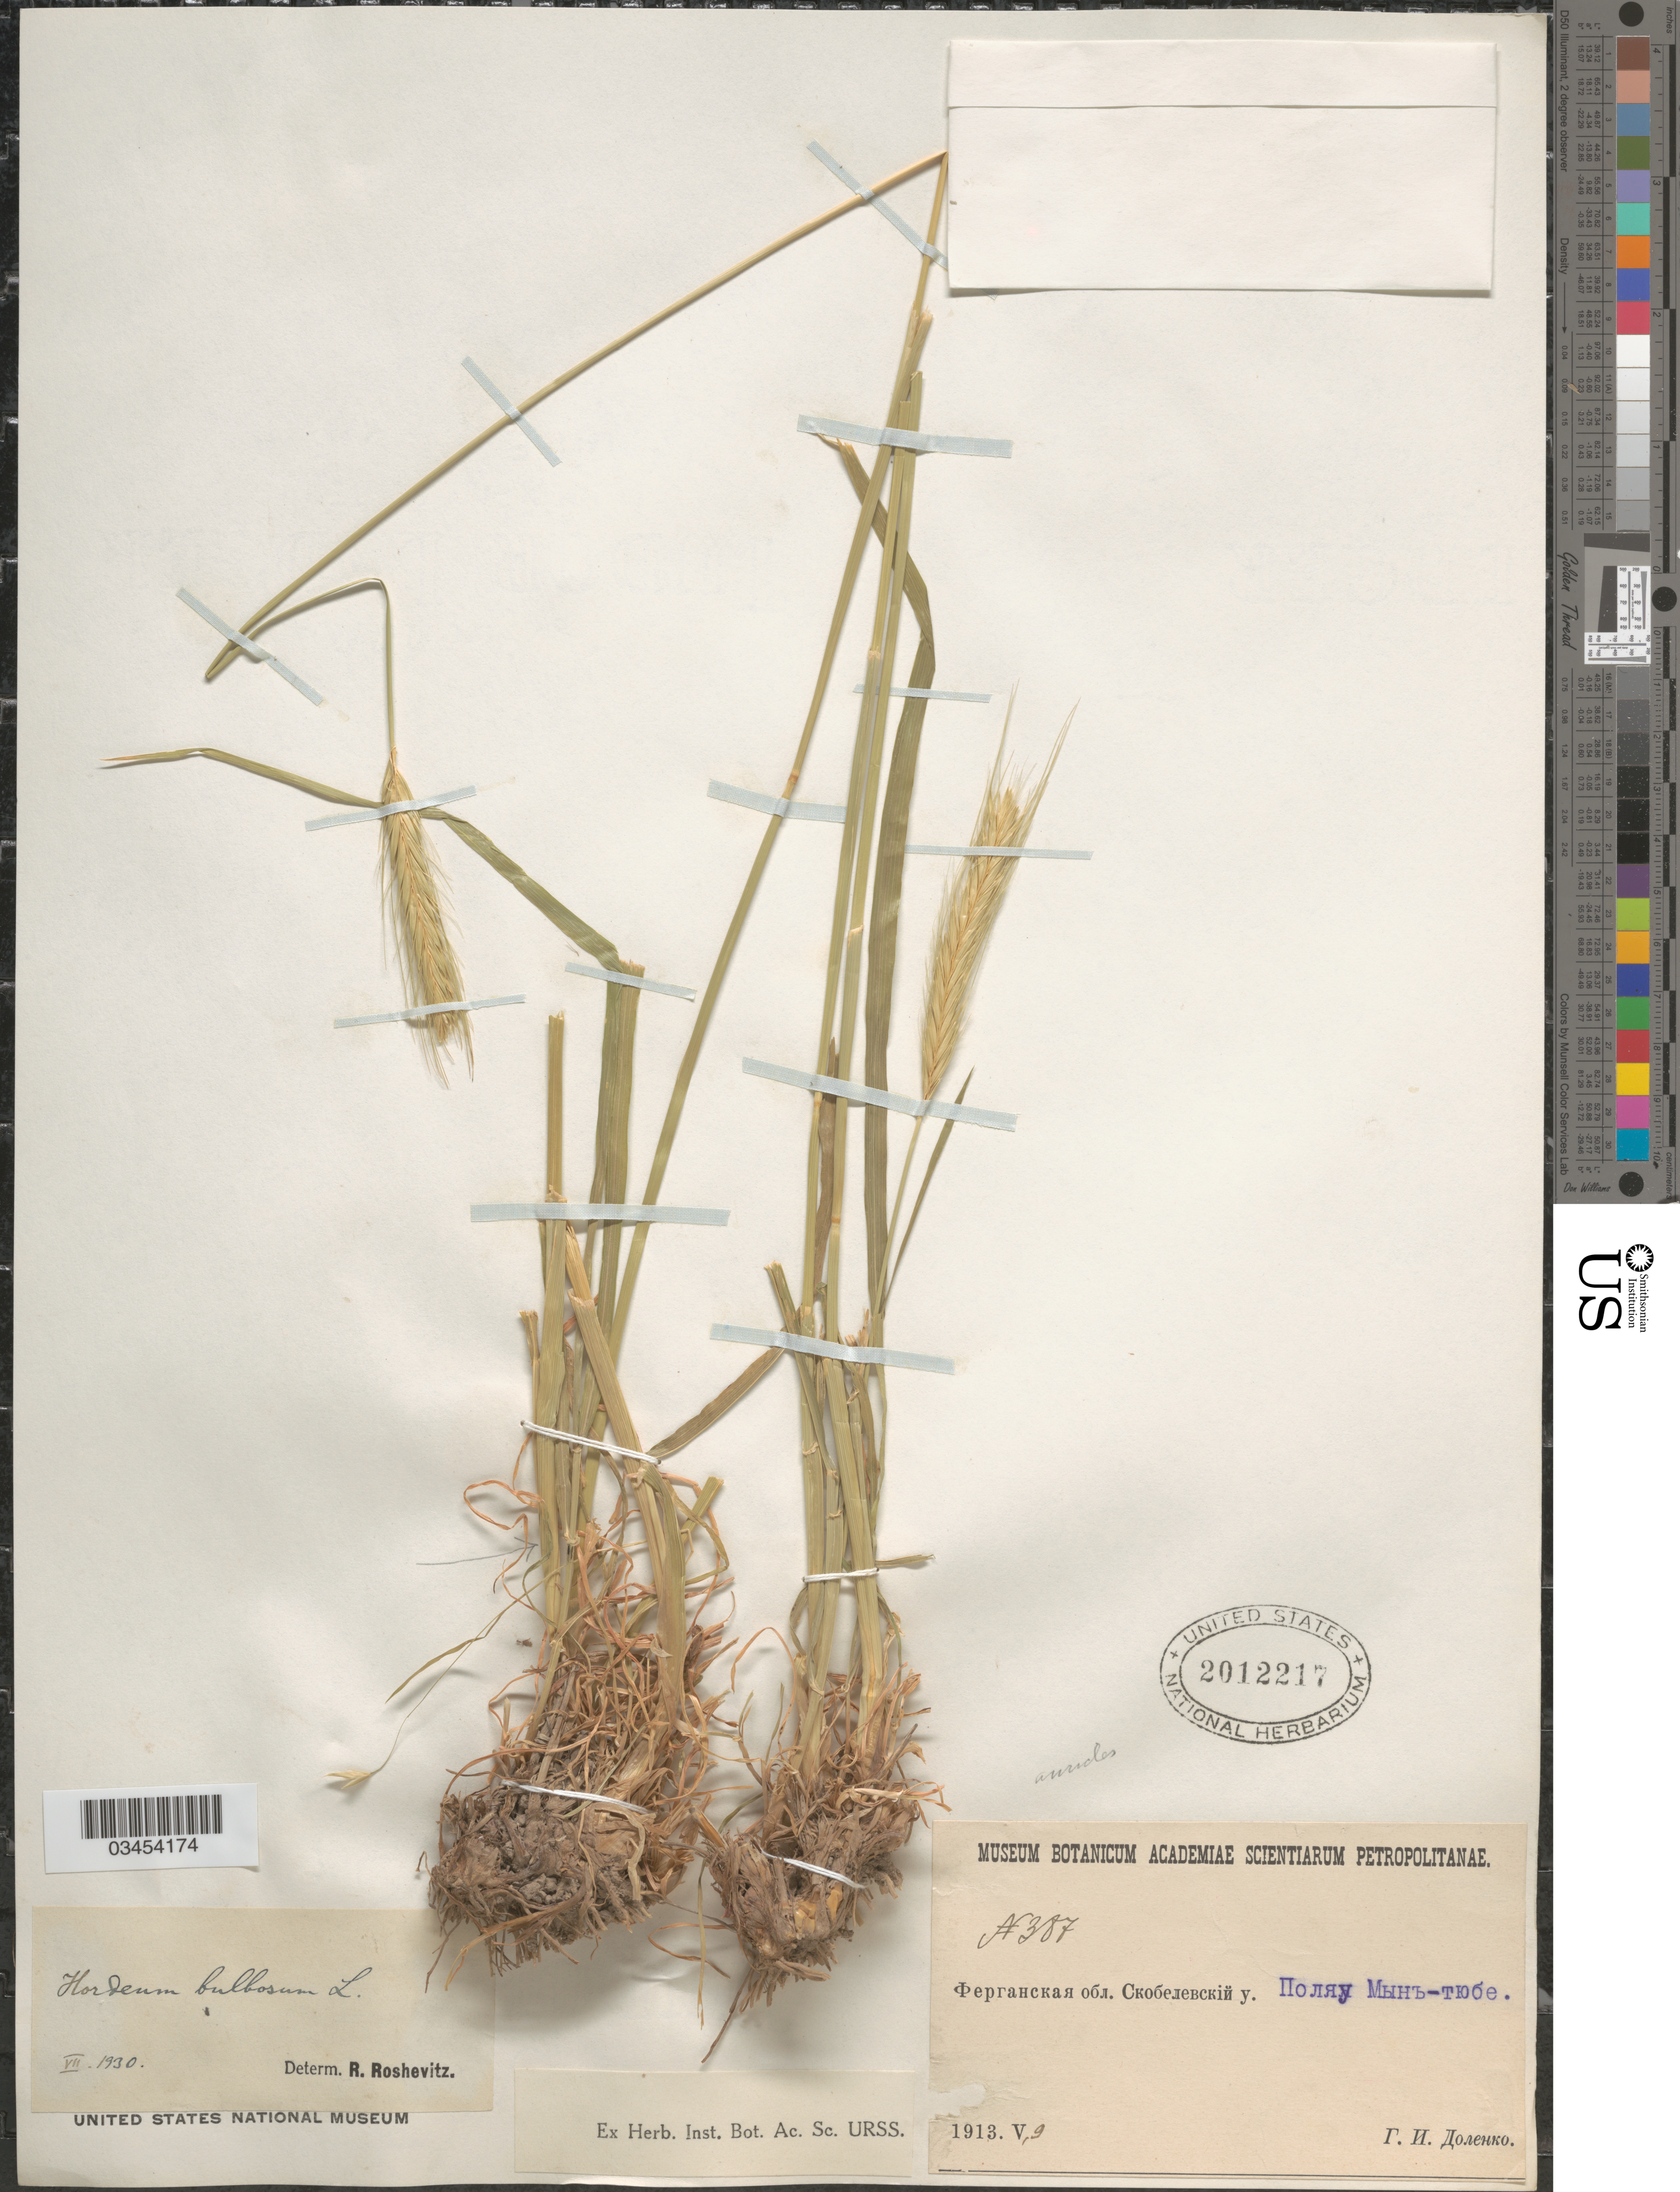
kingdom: Plantae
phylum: Tracheophyta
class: Liliopsida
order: Poales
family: Poaceae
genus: Hordeum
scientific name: Hordeum bulbosum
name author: L.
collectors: G. Dolenko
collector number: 387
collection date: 1913-05-09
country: Uzbekistan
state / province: Farg'ona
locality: Fields near Myn-tyube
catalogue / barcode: US 2012217